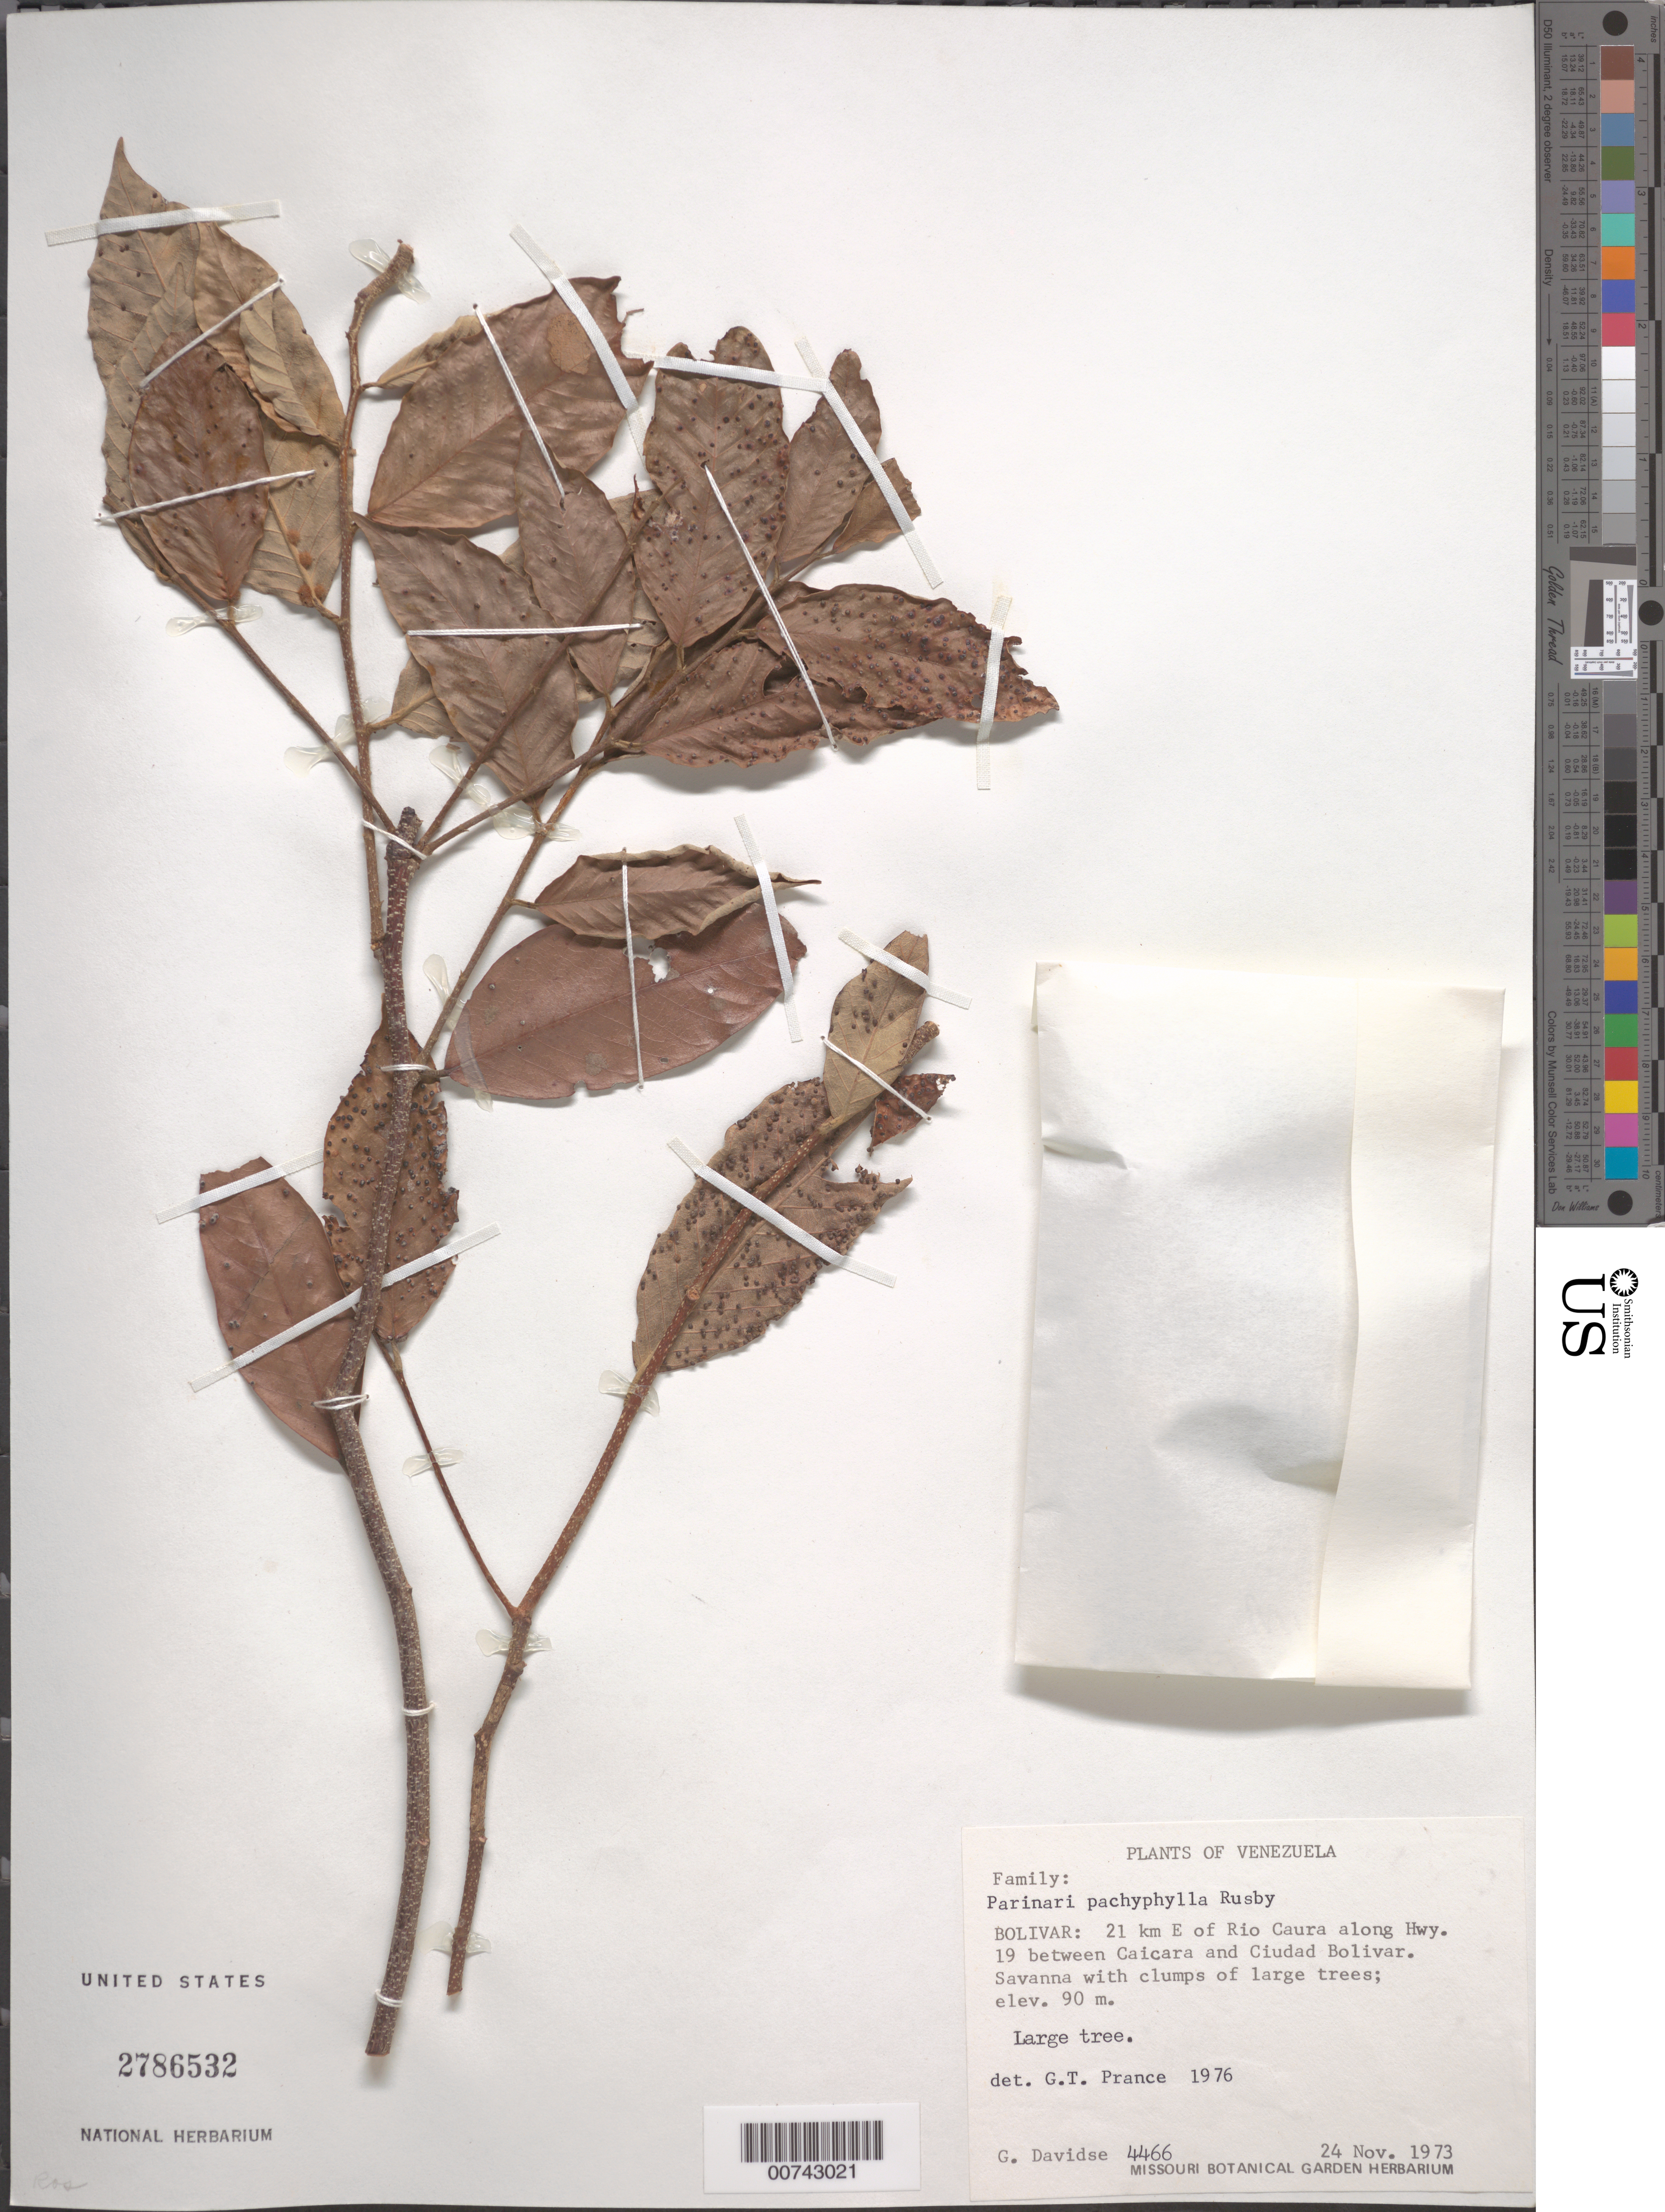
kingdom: Plantae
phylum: Tracheophyta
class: Magnoliopsida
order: Malpighiales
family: Chrysobalanaceae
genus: Parinari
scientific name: Parinari pachyphylla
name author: Rusby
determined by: Prance, G. T.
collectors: G. Davidse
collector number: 4466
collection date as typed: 24-Nov-73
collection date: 1973-11-24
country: Venezuela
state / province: Bolívar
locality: Caicara to Ciudad Bolívar, 21 km E of Río Caura along Hwy 19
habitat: Savanna with clumps of large trees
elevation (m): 90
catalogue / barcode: US 2786532